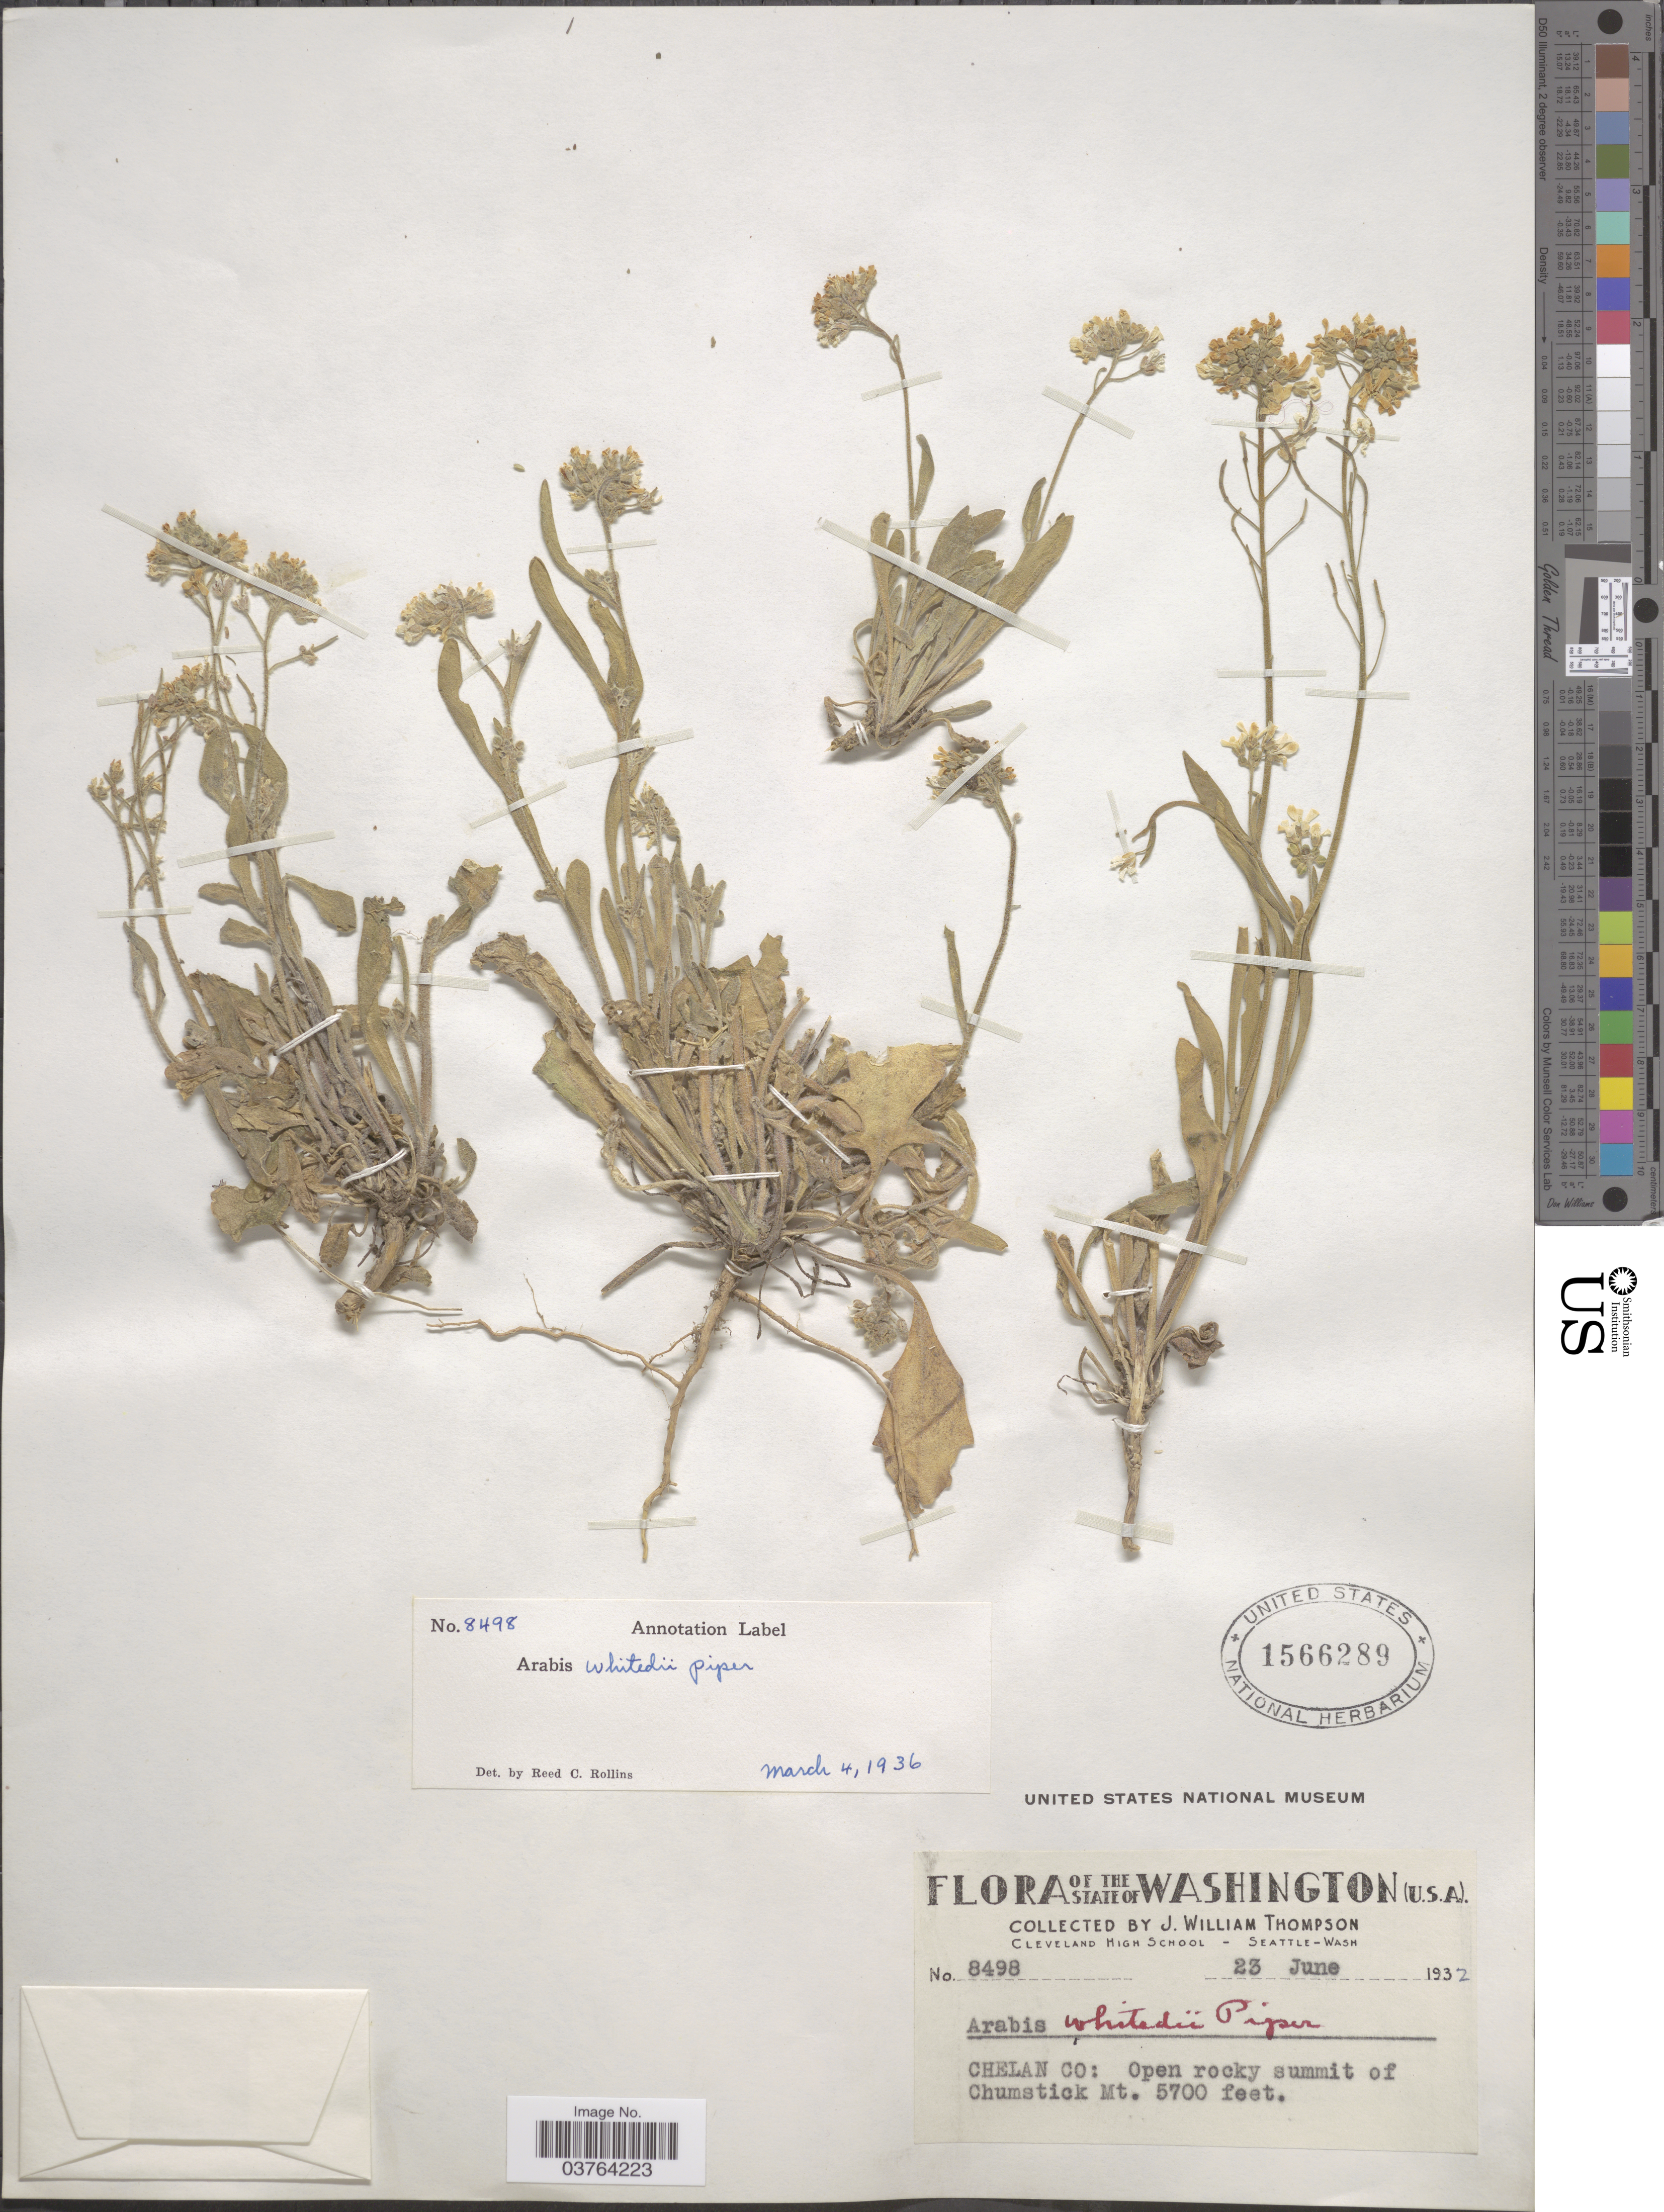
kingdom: Plantae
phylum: Tracheophyta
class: Magnoliopsida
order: Brassicales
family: Brassicaceae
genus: Halimolobos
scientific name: Halimolobos whitedii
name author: (Piper) Rollins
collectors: J. W. Thompson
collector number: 8498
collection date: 1932-06-23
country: United States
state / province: Washington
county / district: Chelan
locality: Chelan Co: Open rocky summit of Chumstick Mt.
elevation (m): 1737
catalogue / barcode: US 1566289